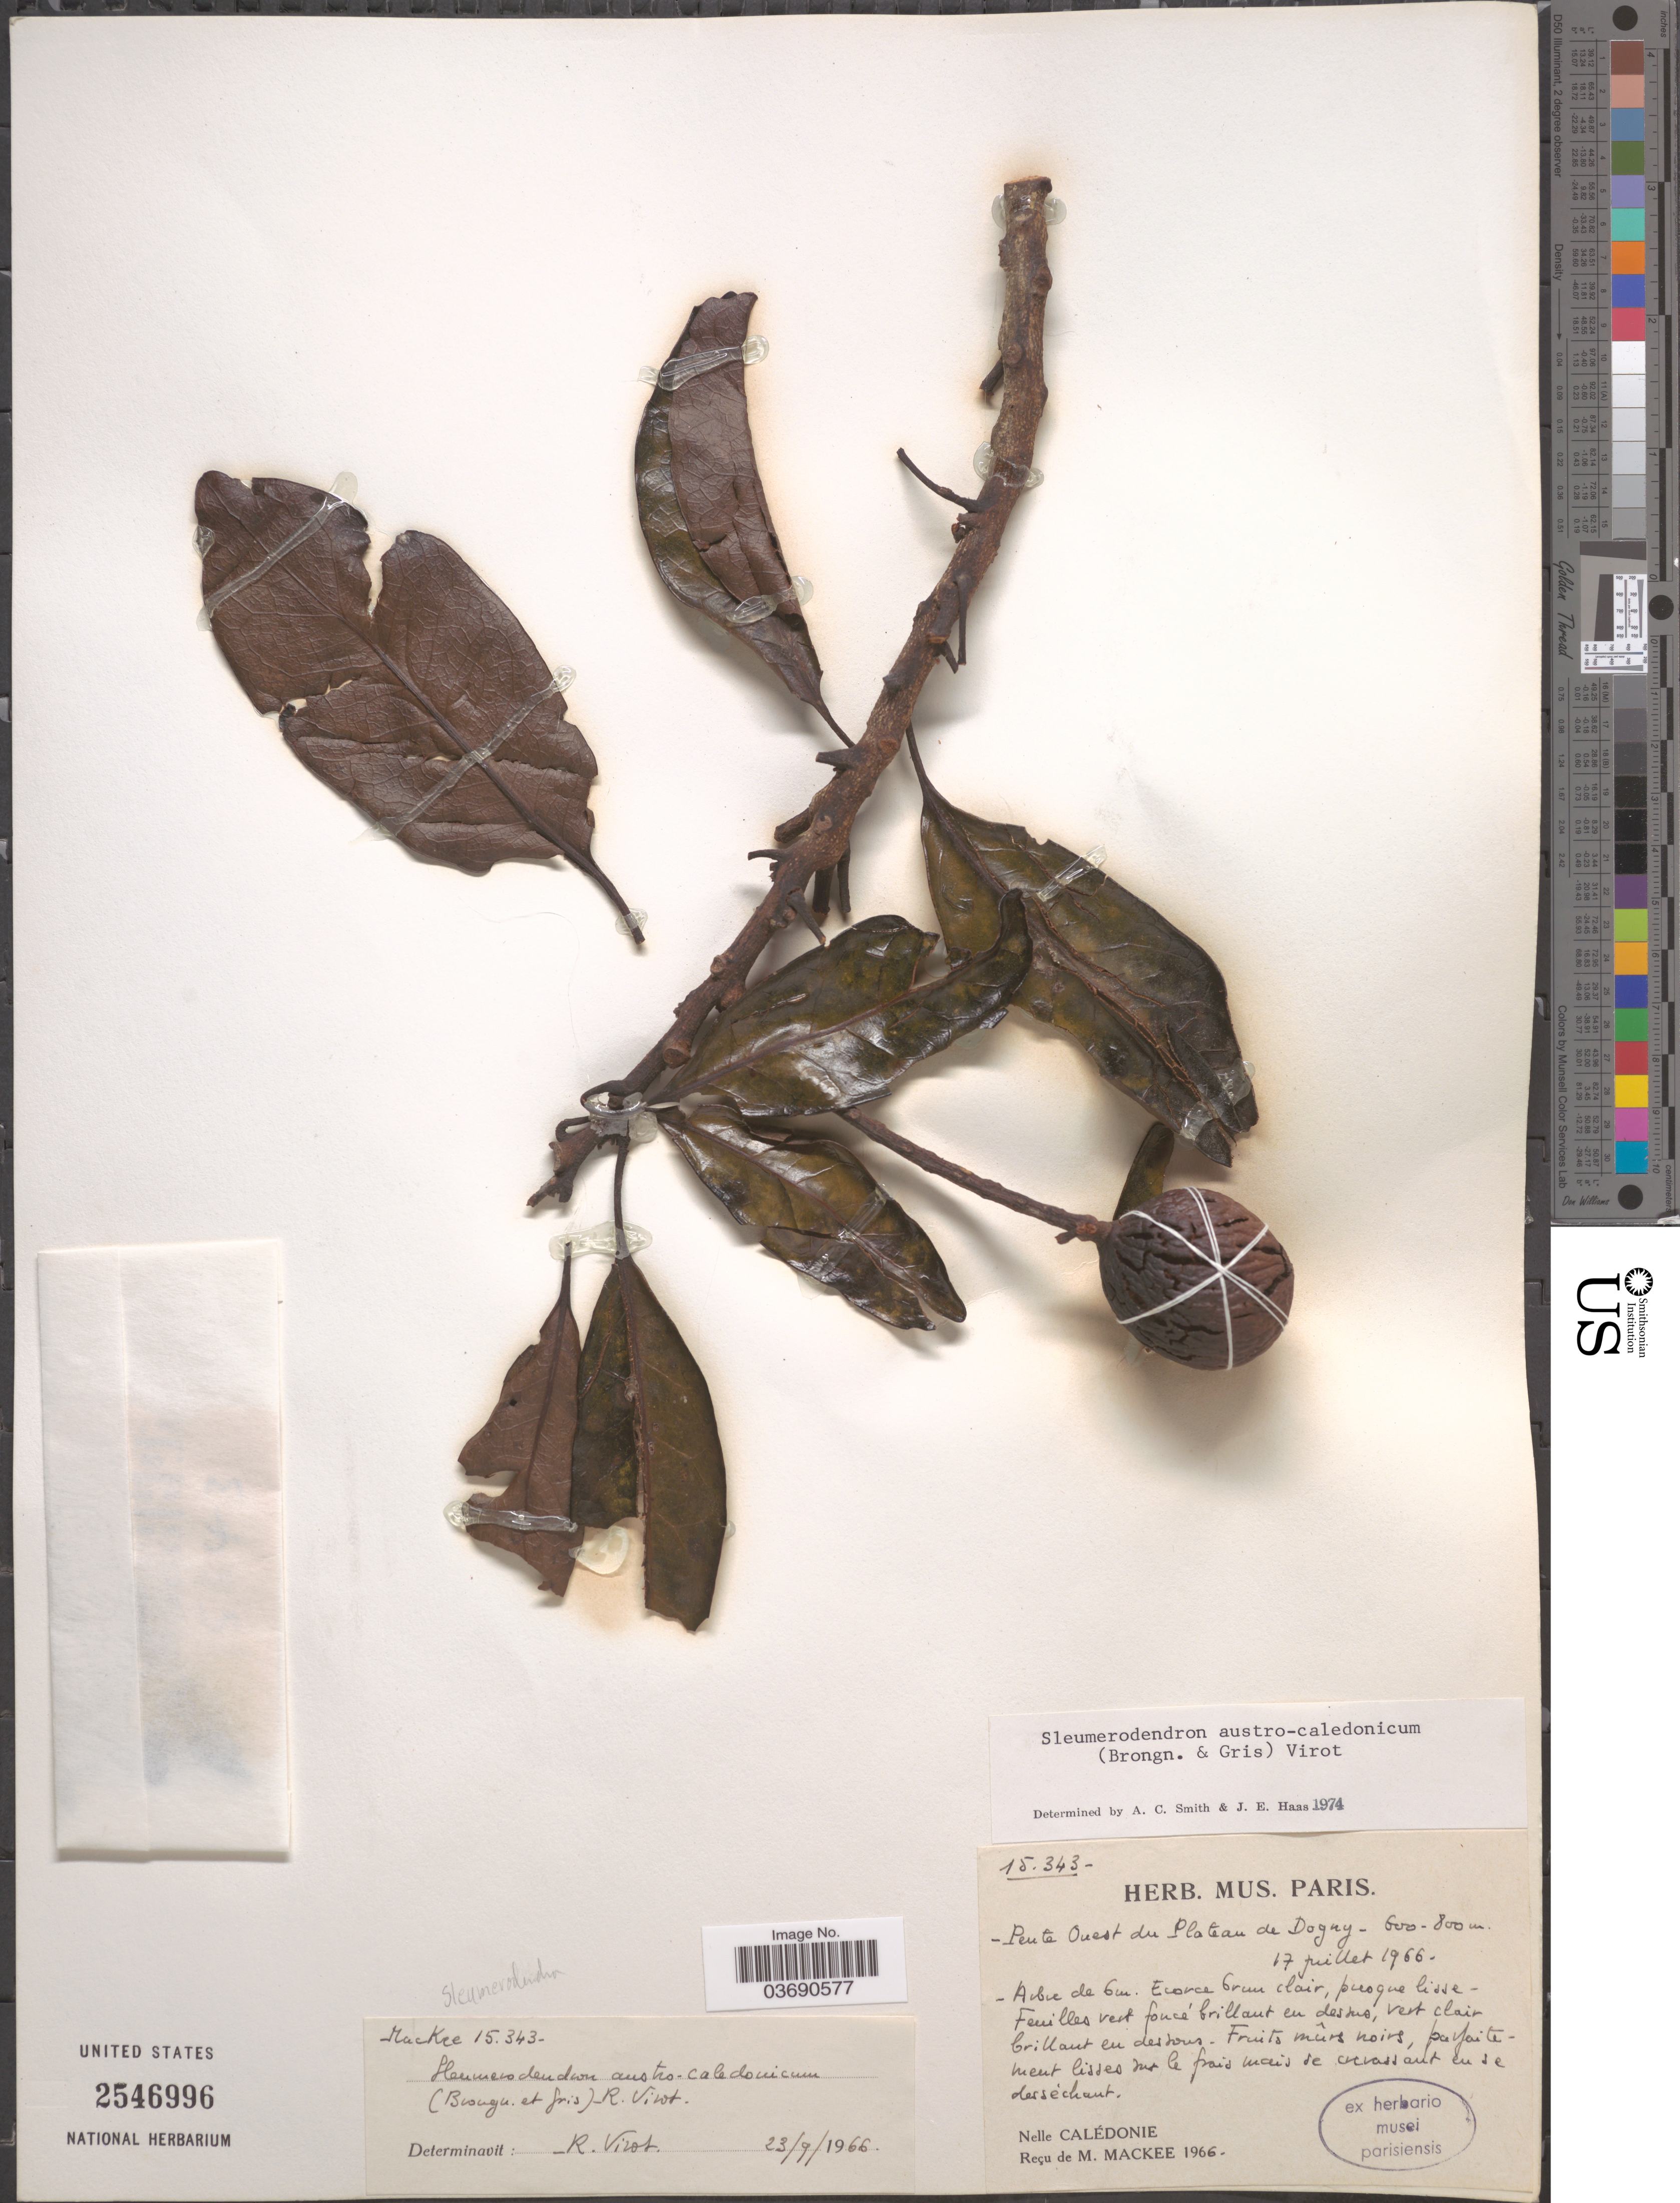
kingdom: Plantae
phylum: Tracheophyta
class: Magnoliopsida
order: Proteales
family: Proteaceae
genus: Sleumerodendron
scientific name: Sleumerodendron austro-caledonicum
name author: (Brongn.) R. Virot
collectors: M. Mackee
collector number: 15343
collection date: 1966-07-17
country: New Caledonia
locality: Pente Ouest du Plateau de Dogny.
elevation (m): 600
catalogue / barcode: US 2546996